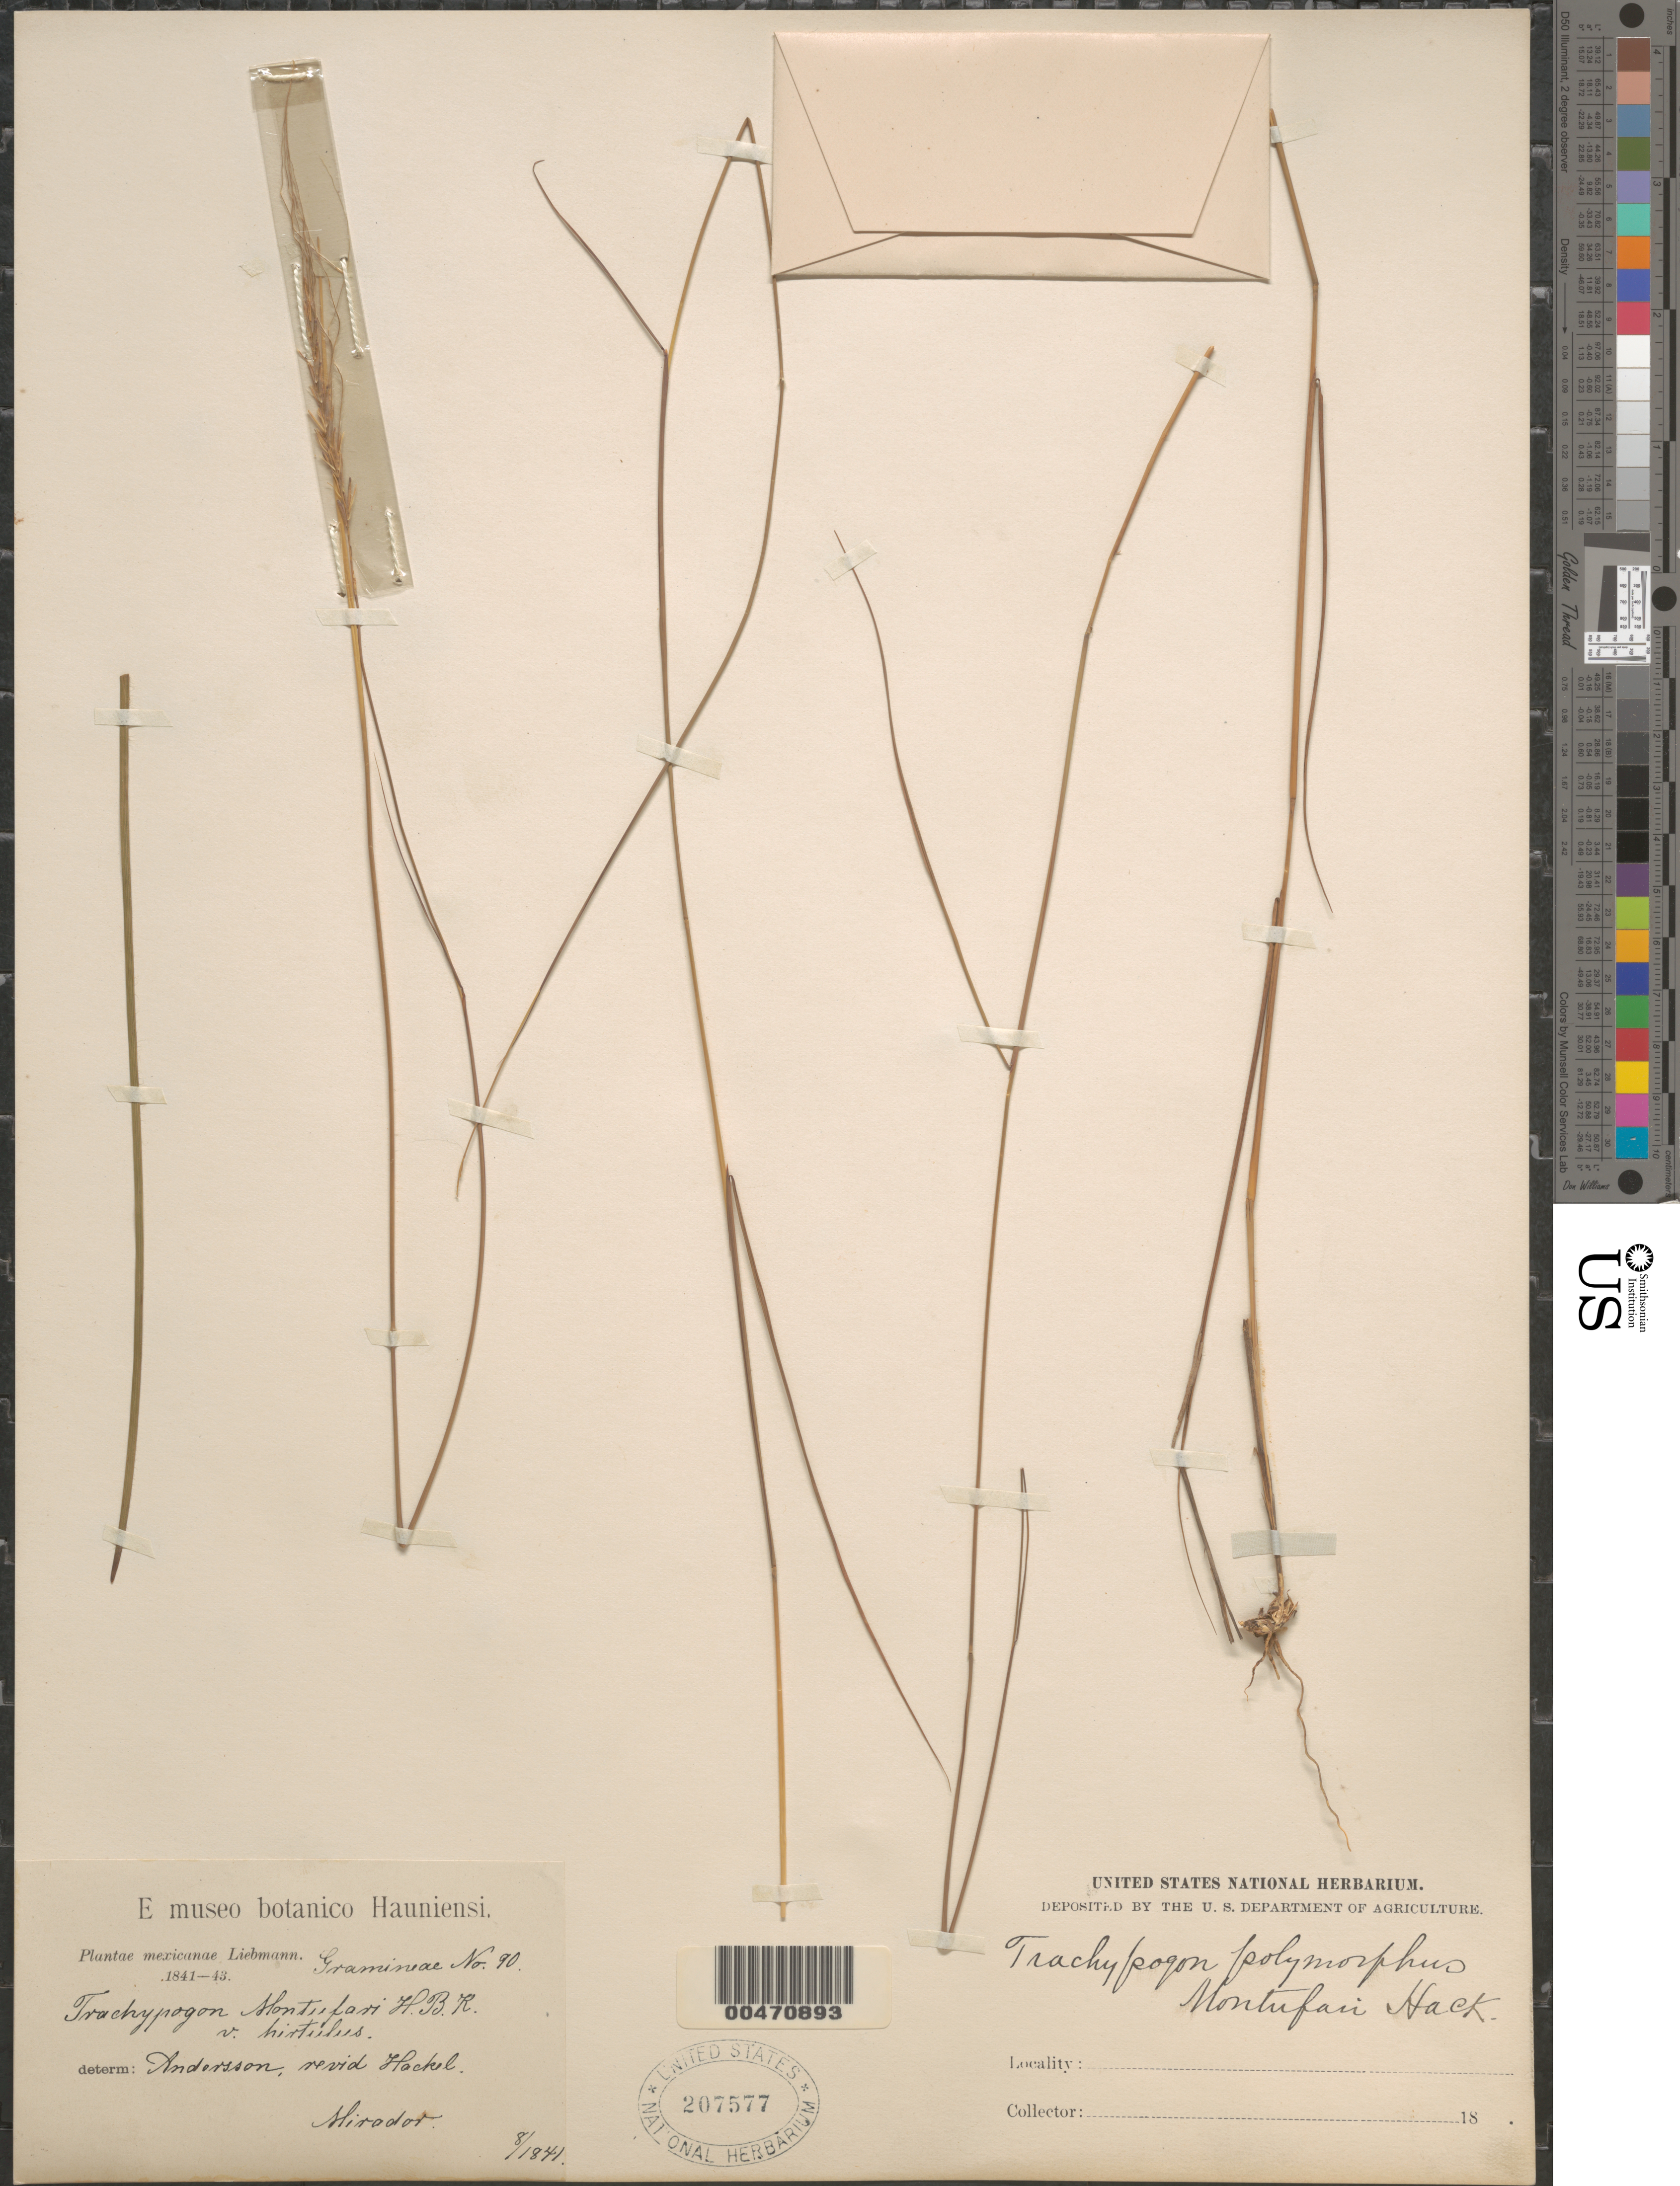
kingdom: Plantae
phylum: Tracheophyta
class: Liliopsida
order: Poales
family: Poaceae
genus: Trachypogon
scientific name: Trachypogon angustifolius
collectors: F. M. Liebmann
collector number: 90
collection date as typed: Aug 1841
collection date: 1841-08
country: Mexico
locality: Mirador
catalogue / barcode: US 207577